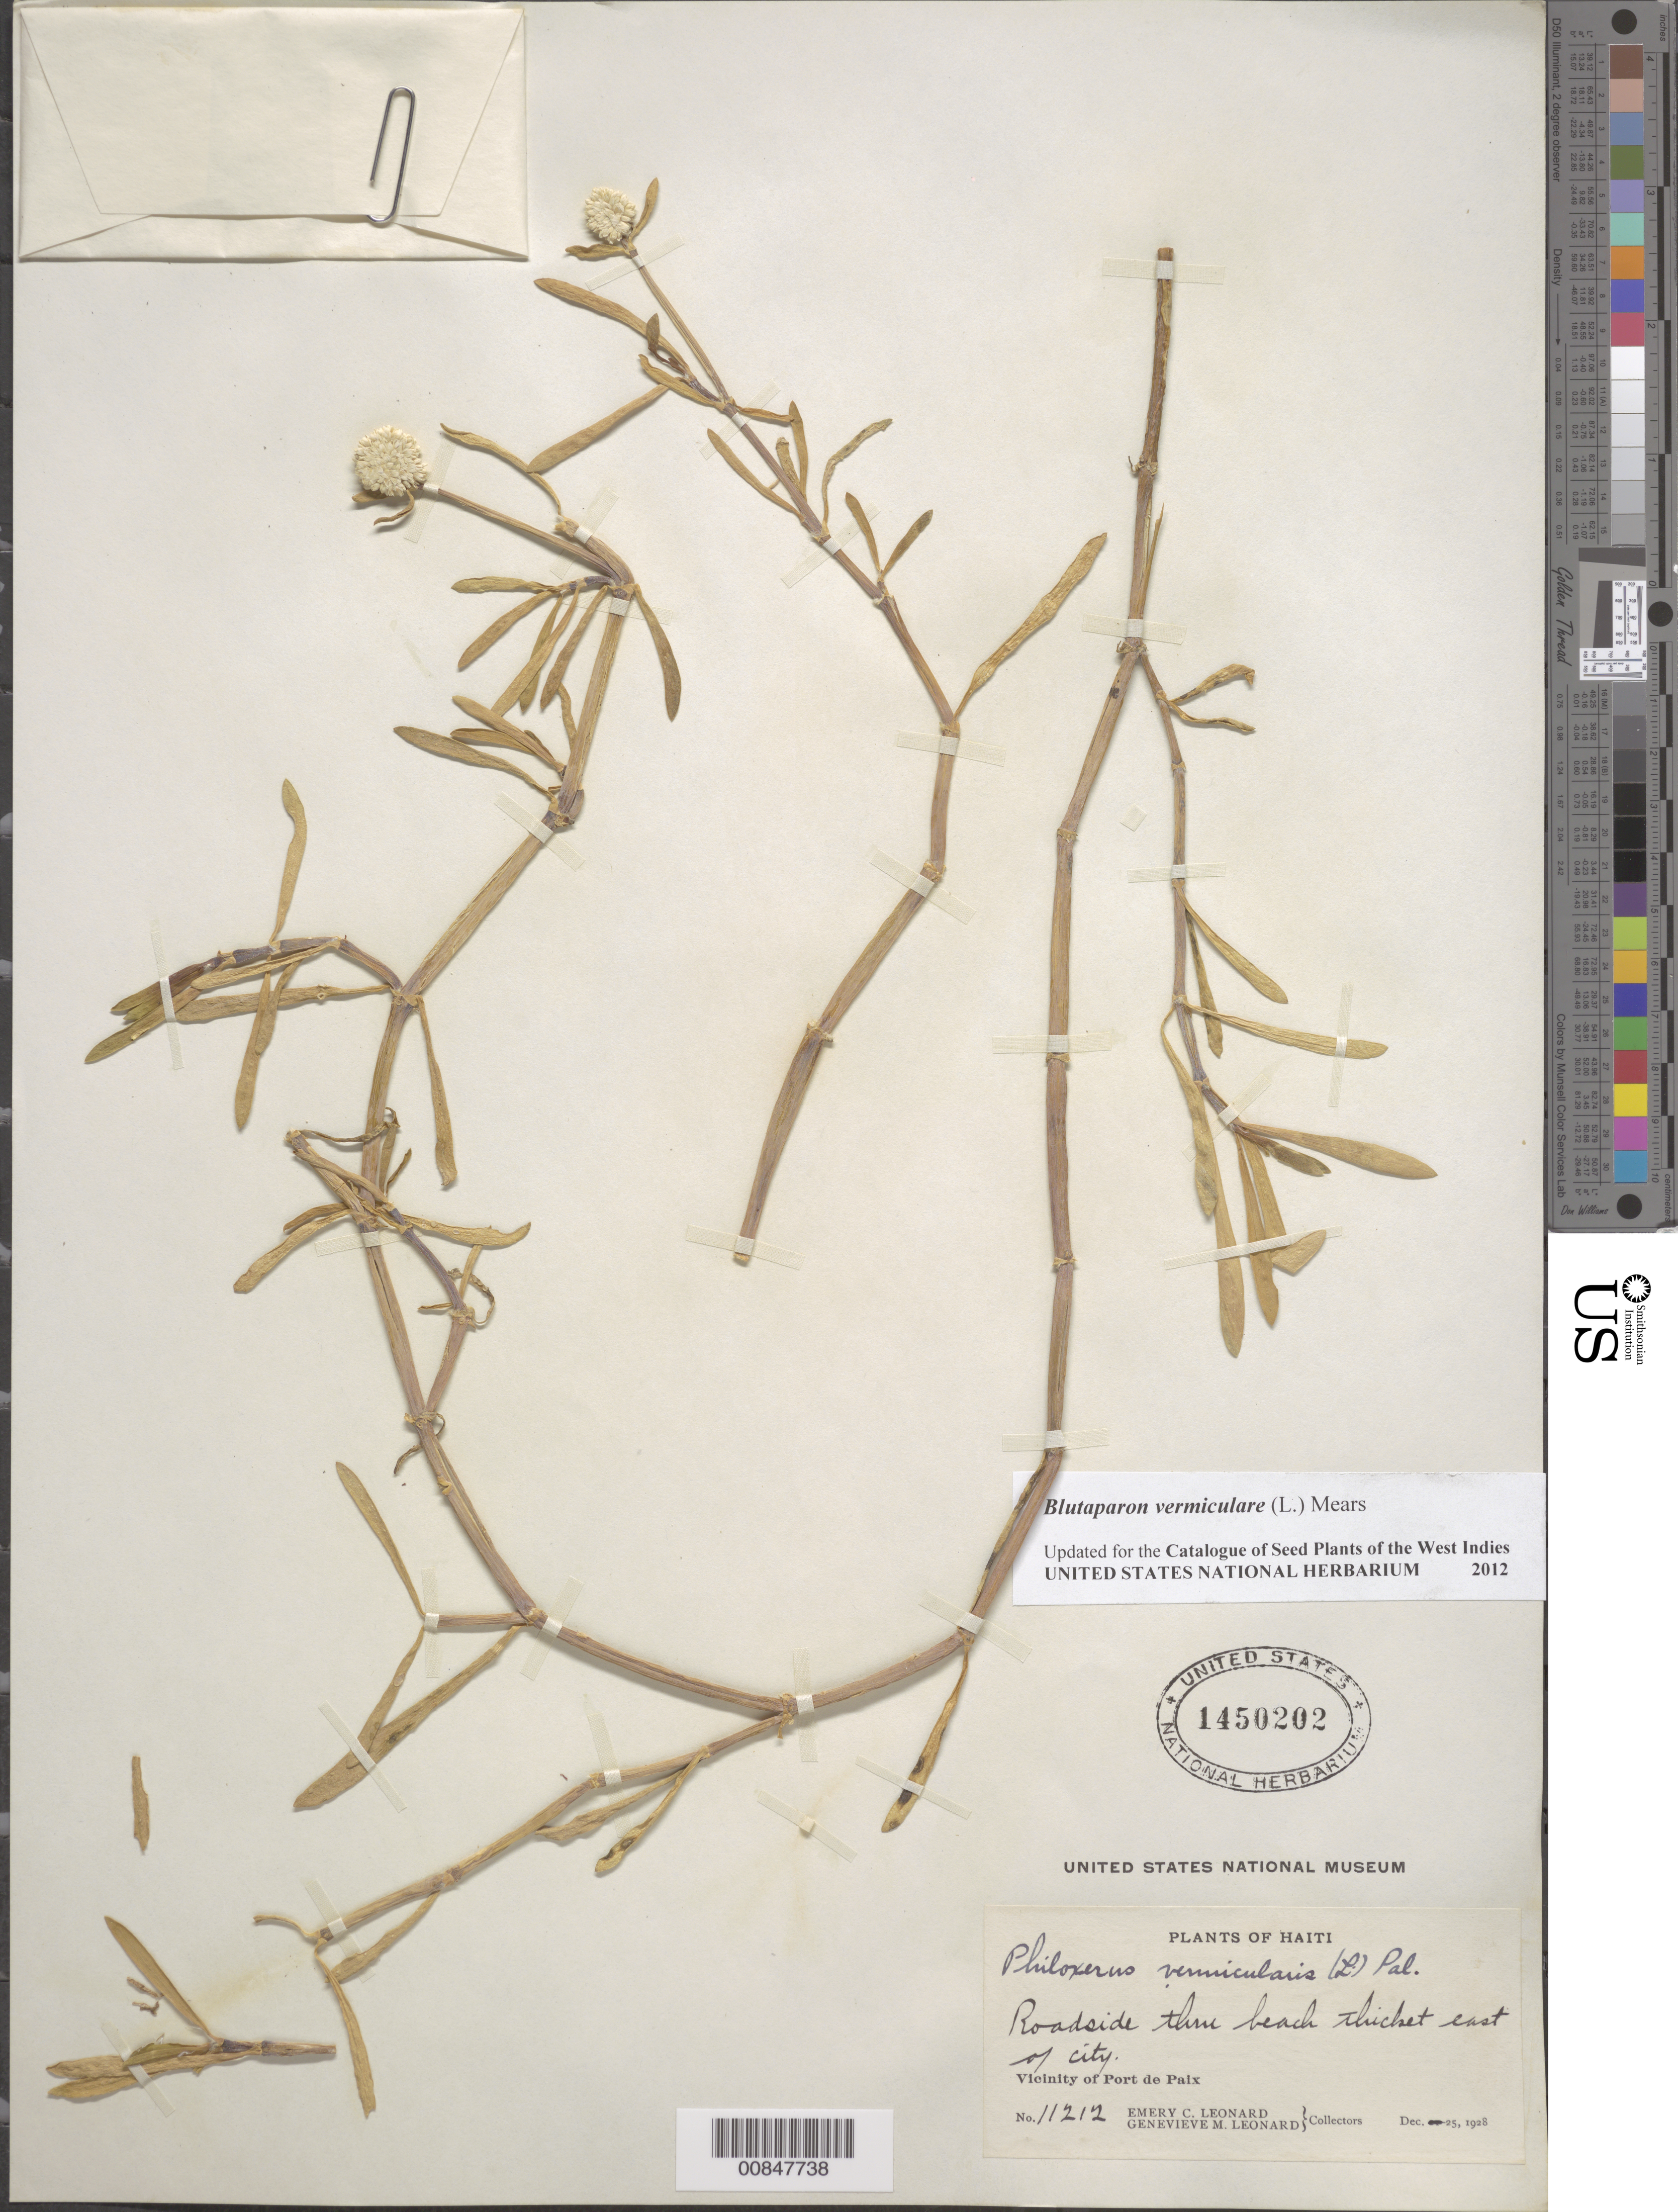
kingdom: Plantae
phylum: Tracheophyta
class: Magnoliopsida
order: Caryophyllales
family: Amaranthaceae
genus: Gomphrena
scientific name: Gomphrena vermicularis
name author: L.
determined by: Strong, Mark T., (BOT), Smithsonian Institution - National Museum of Natural History (UNITED STATES)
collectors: E. C. Leonard & G. M. Leonard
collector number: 11212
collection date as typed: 25 Dec 1928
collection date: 1928-12-25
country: Haiti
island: Hispaniola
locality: Vicinity of Port de Paix. Beach thicket east of city.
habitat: Roadside thru beach thicket.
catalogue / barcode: US 1450202